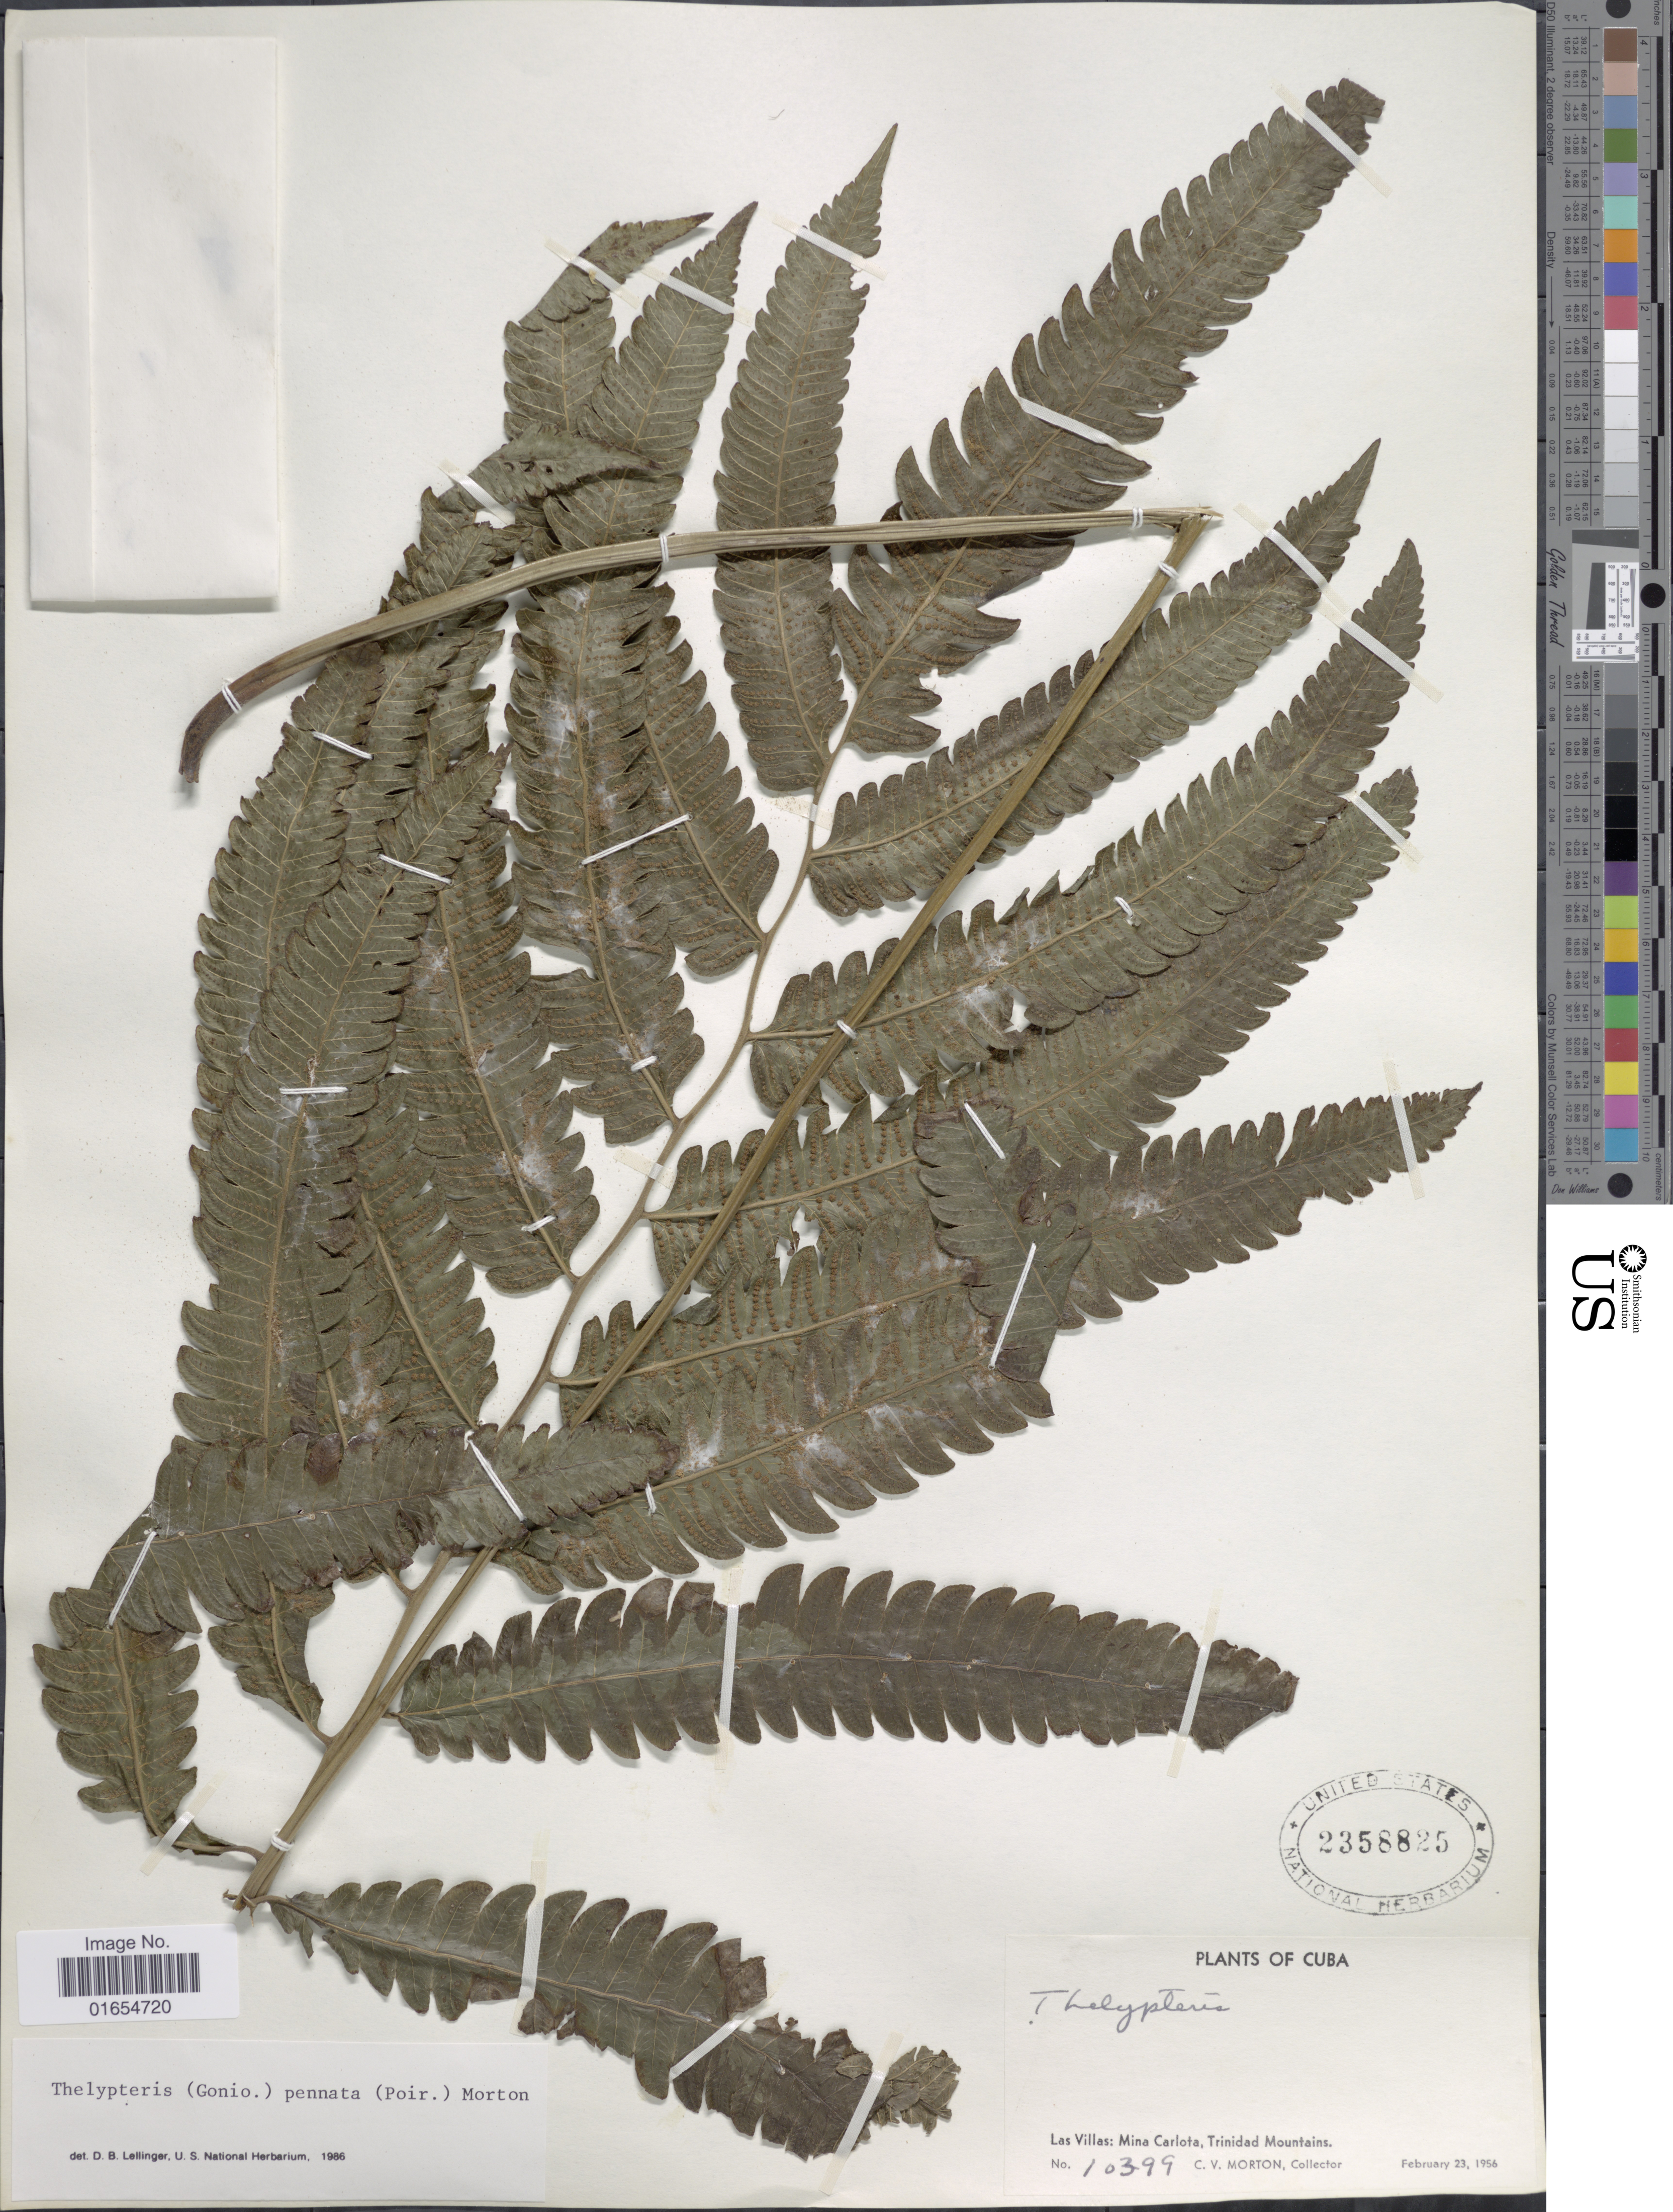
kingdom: Plantae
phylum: Tracheophyta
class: Polypodiopsida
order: Polypodiales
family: Thelypteridaceae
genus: Goniopteris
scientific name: Goniopteris pennata (Poir.) comb. nov., ined 2015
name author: (Poir.)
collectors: C. V. Morton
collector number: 10399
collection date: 1956-02-23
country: Cuba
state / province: Las Villas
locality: Mina Carlota, Trinidad Mountains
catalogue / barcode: US 2358825